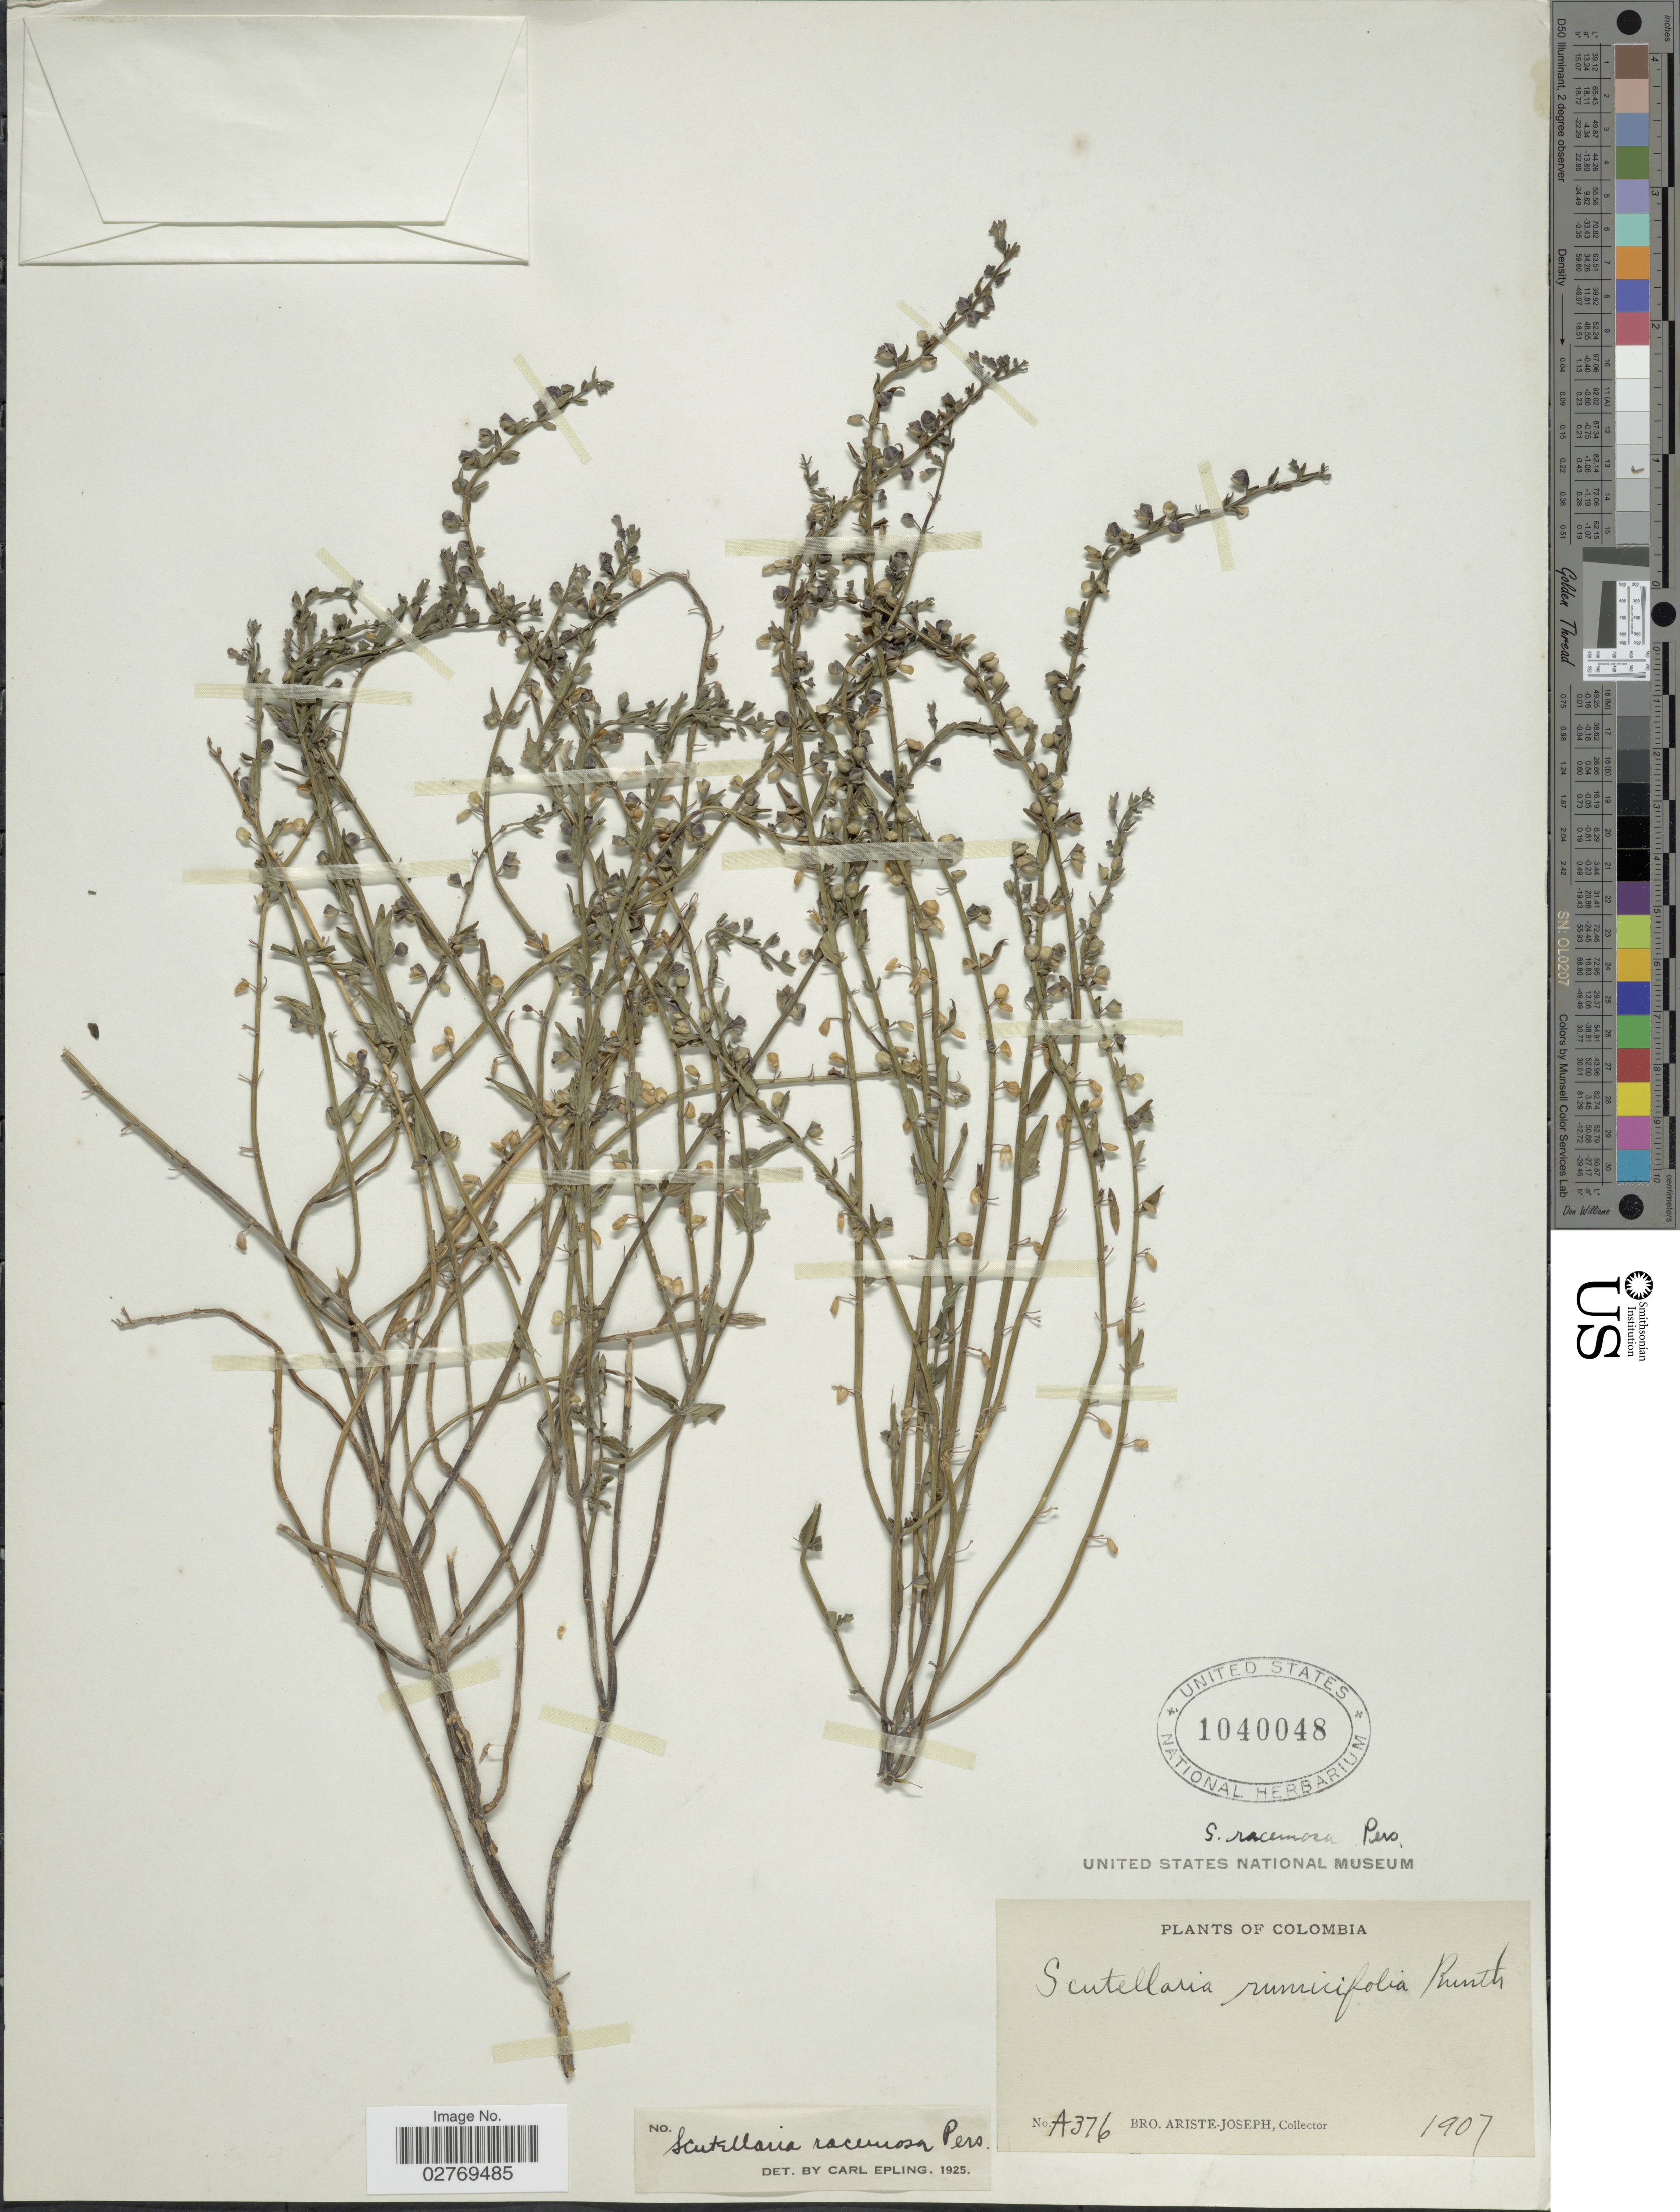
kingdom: Plantae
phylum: Tracheophyta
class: Magnoliopsida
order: Lamiales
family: Lamiaceae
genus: Scutellaria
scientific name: Scutellaria racemosa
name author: Pers.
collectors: Bro. Ariste-Joseph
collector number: A376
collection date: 1907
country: Colombia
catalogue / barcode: US 1040048